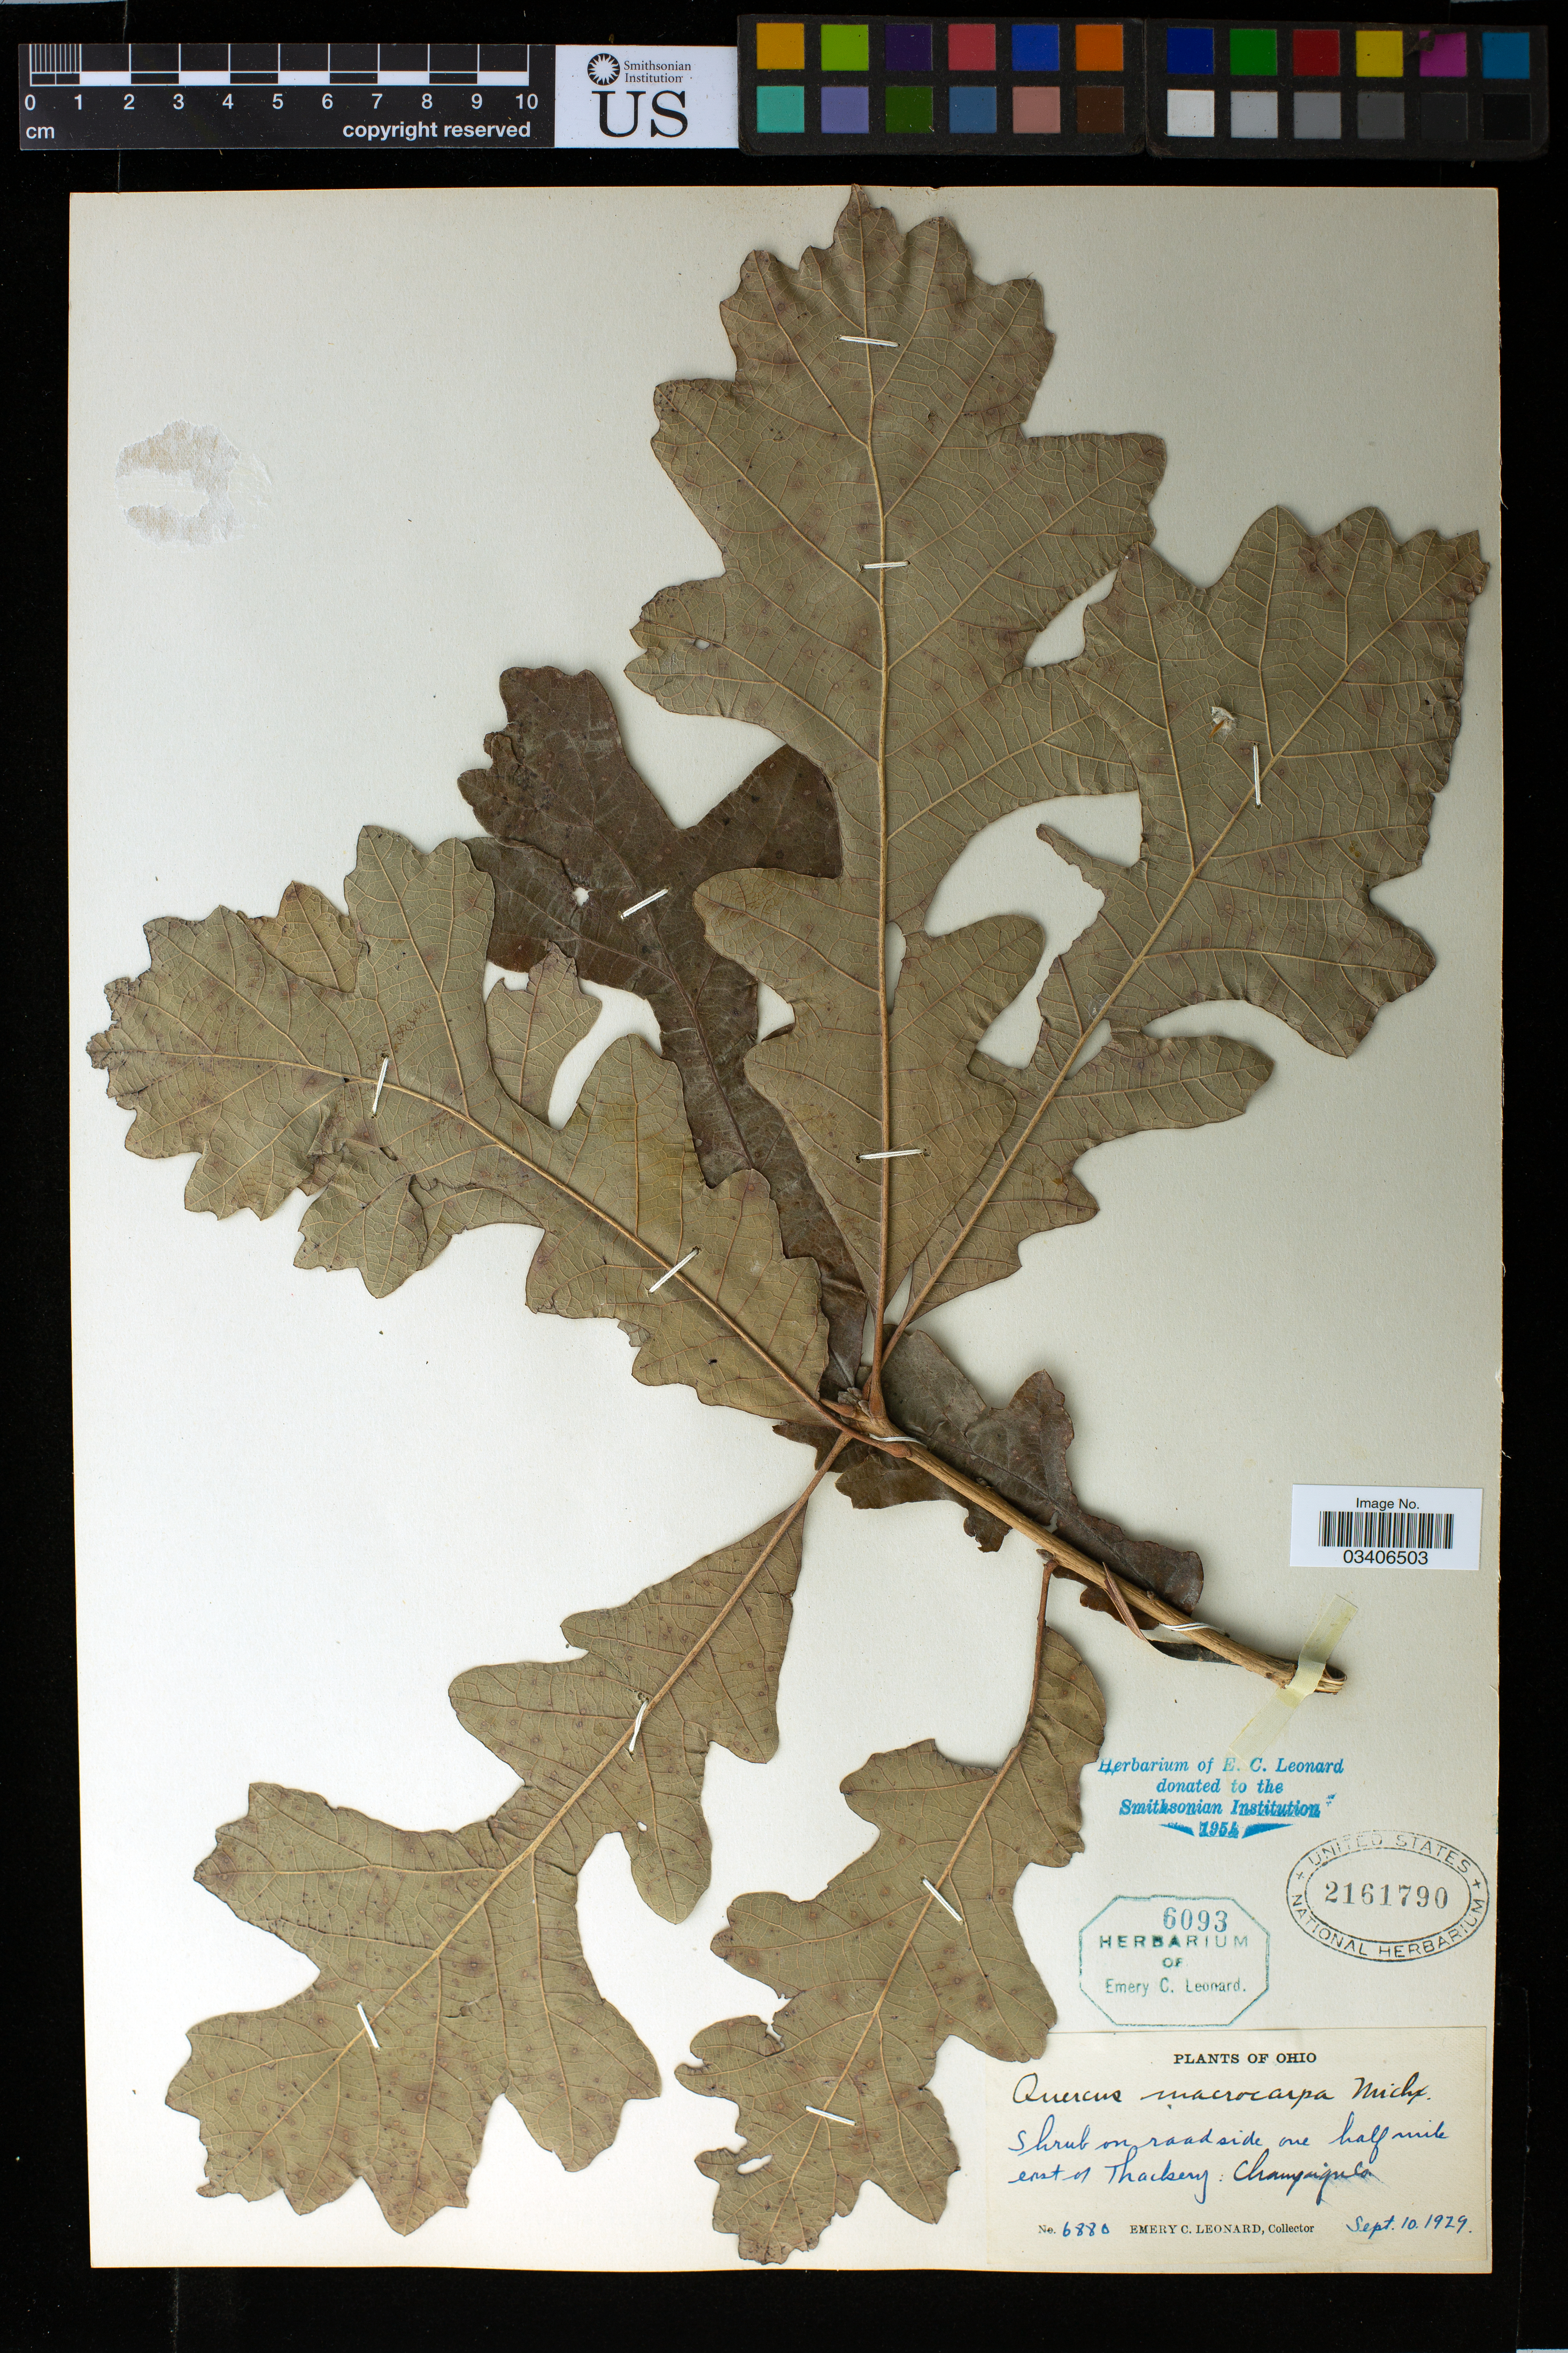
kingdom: Plantae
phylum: Tracheophyta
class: Magnoliopsida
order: Fagales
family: Fagaceae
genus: Quercus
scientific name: Quercus macrocarpa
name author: Michx.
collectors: E. C. Leonard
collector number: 6880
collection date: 1929-09-10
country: United States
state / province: Ohio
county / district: Champaign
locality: one half mile east of Thackery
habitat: on roadside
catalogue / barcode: US 2161790